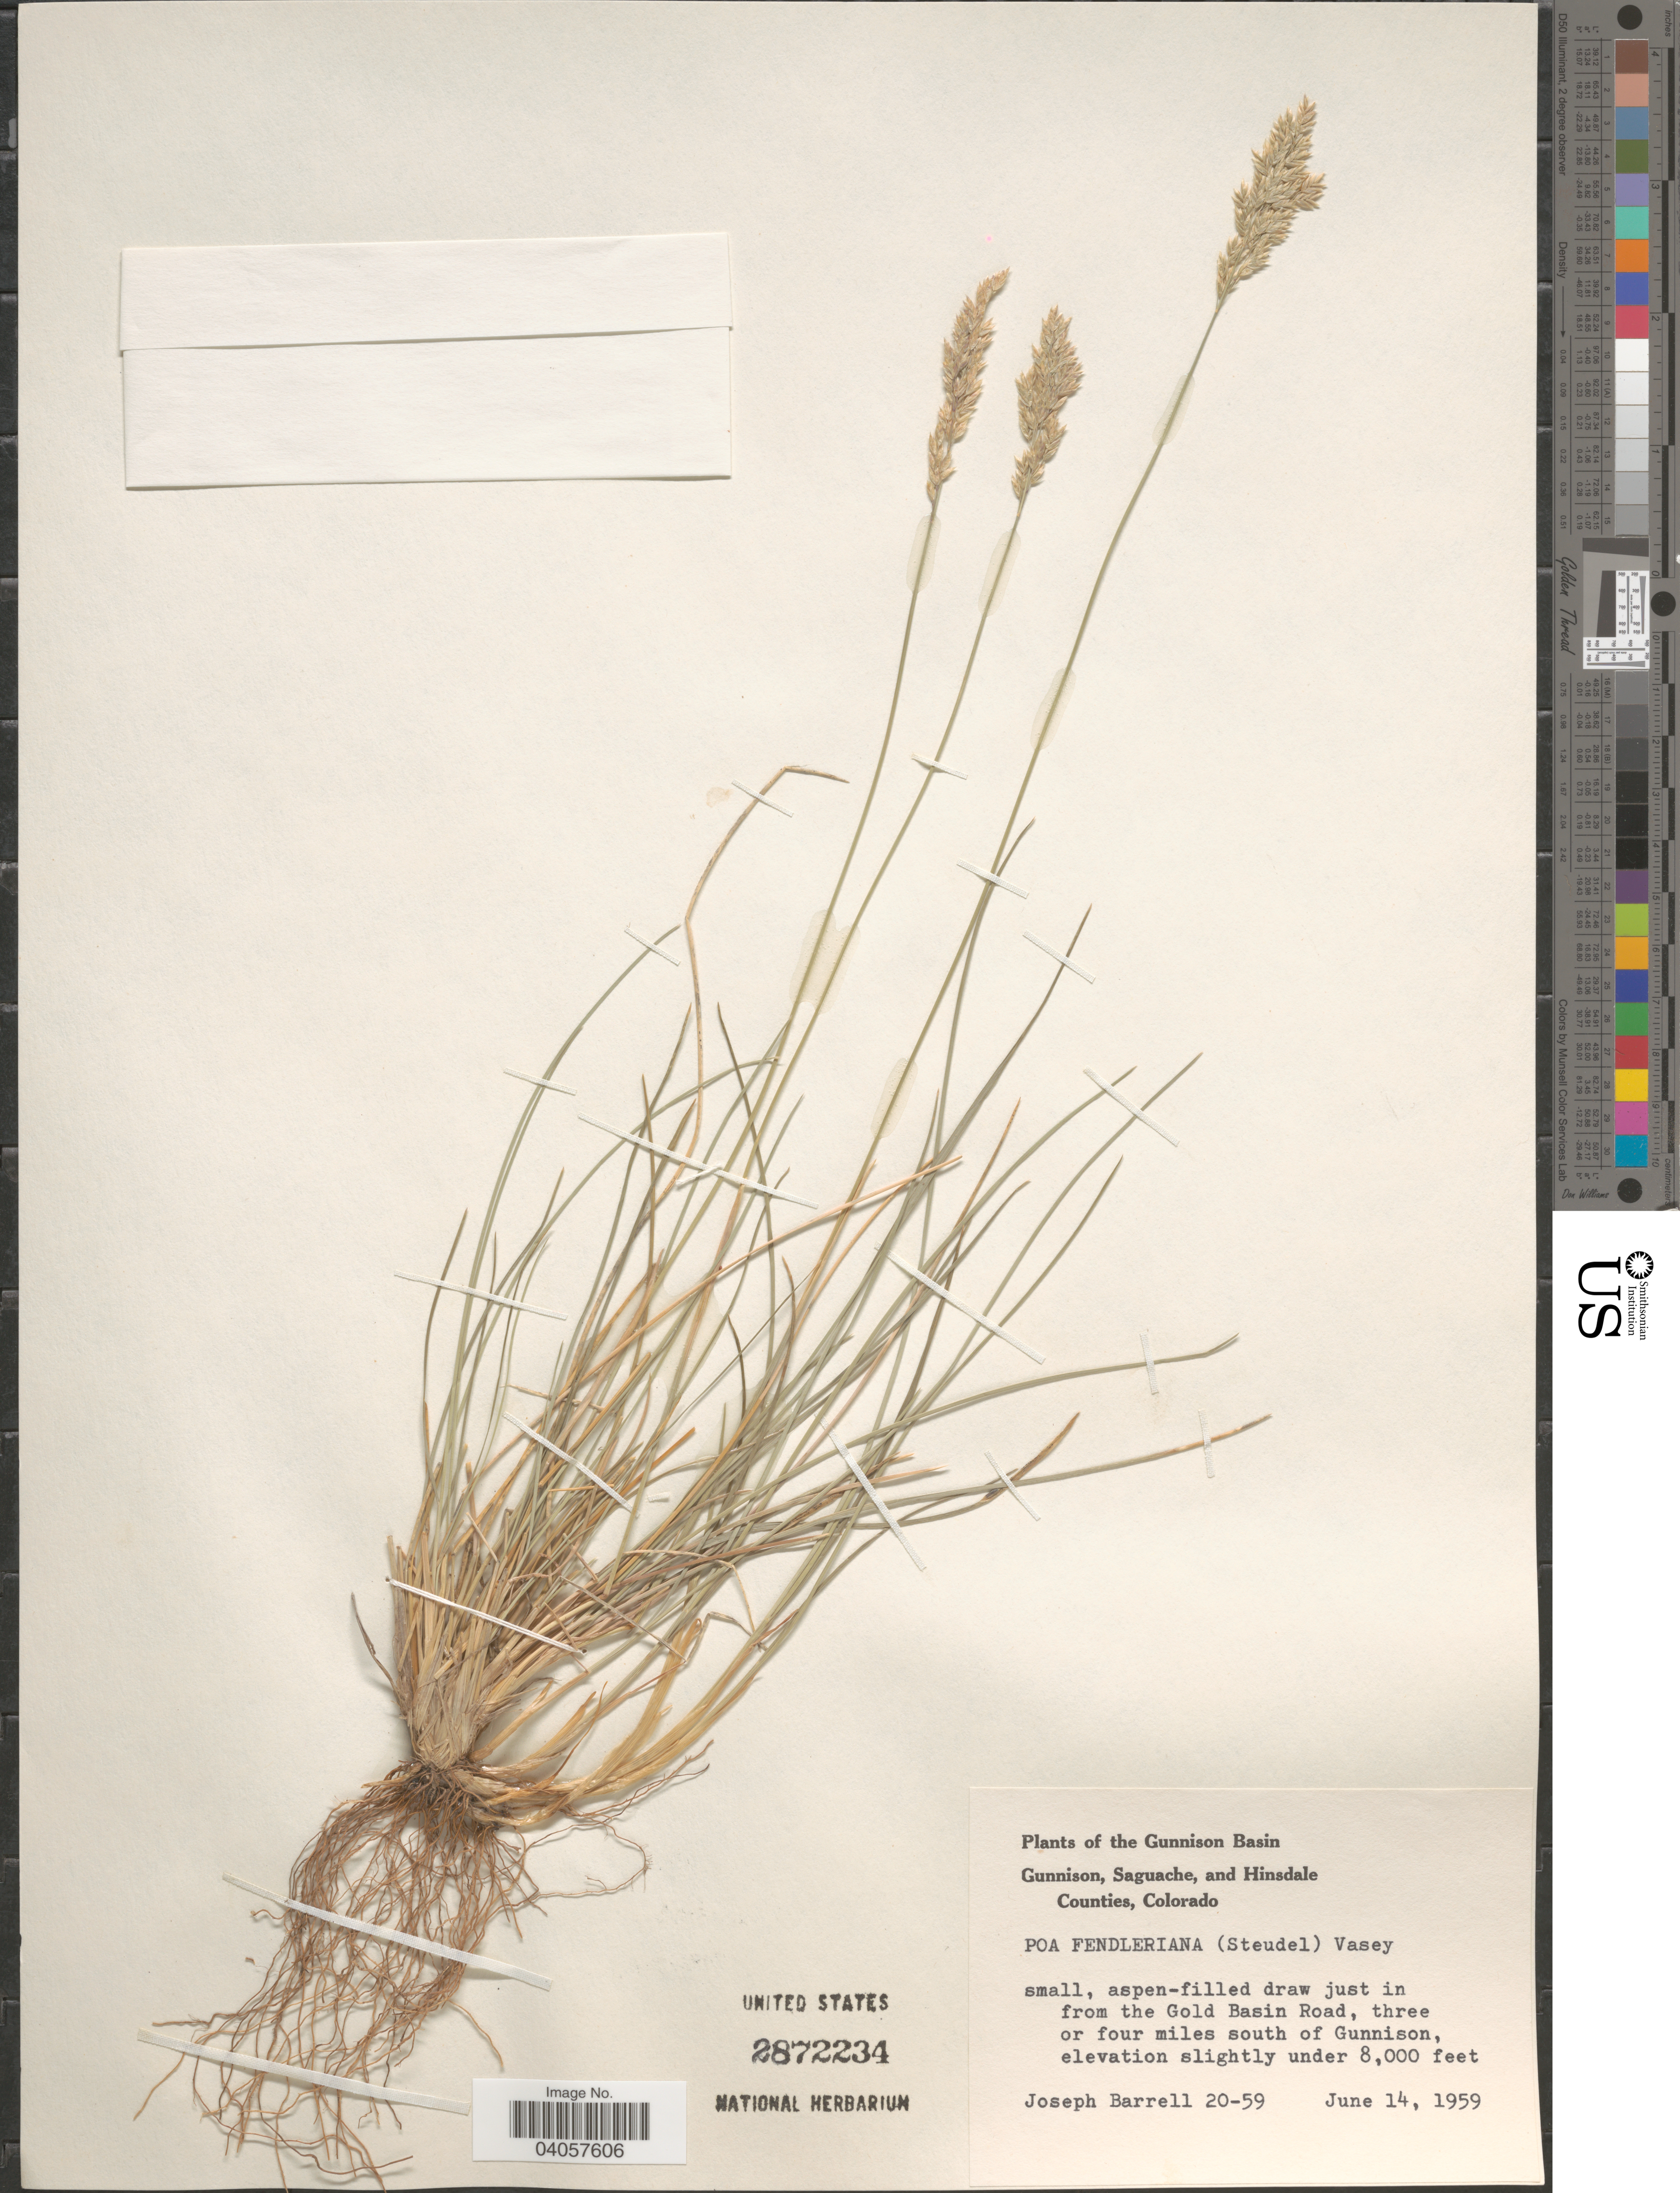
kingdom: Plantae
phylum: Tracheophyta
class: Liliopsida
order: Poales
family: Poaceae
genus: Poa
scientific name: Poa fendleriana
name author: (Steud.) Vasey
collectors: J. Barrell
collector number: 20-59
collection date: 1959-06-14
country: United States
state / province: Colorado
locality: The Gunnison Basin. The Gold Basin Road, three or four miles south of Gunnison.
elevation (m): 2438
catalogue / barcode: US 2872234